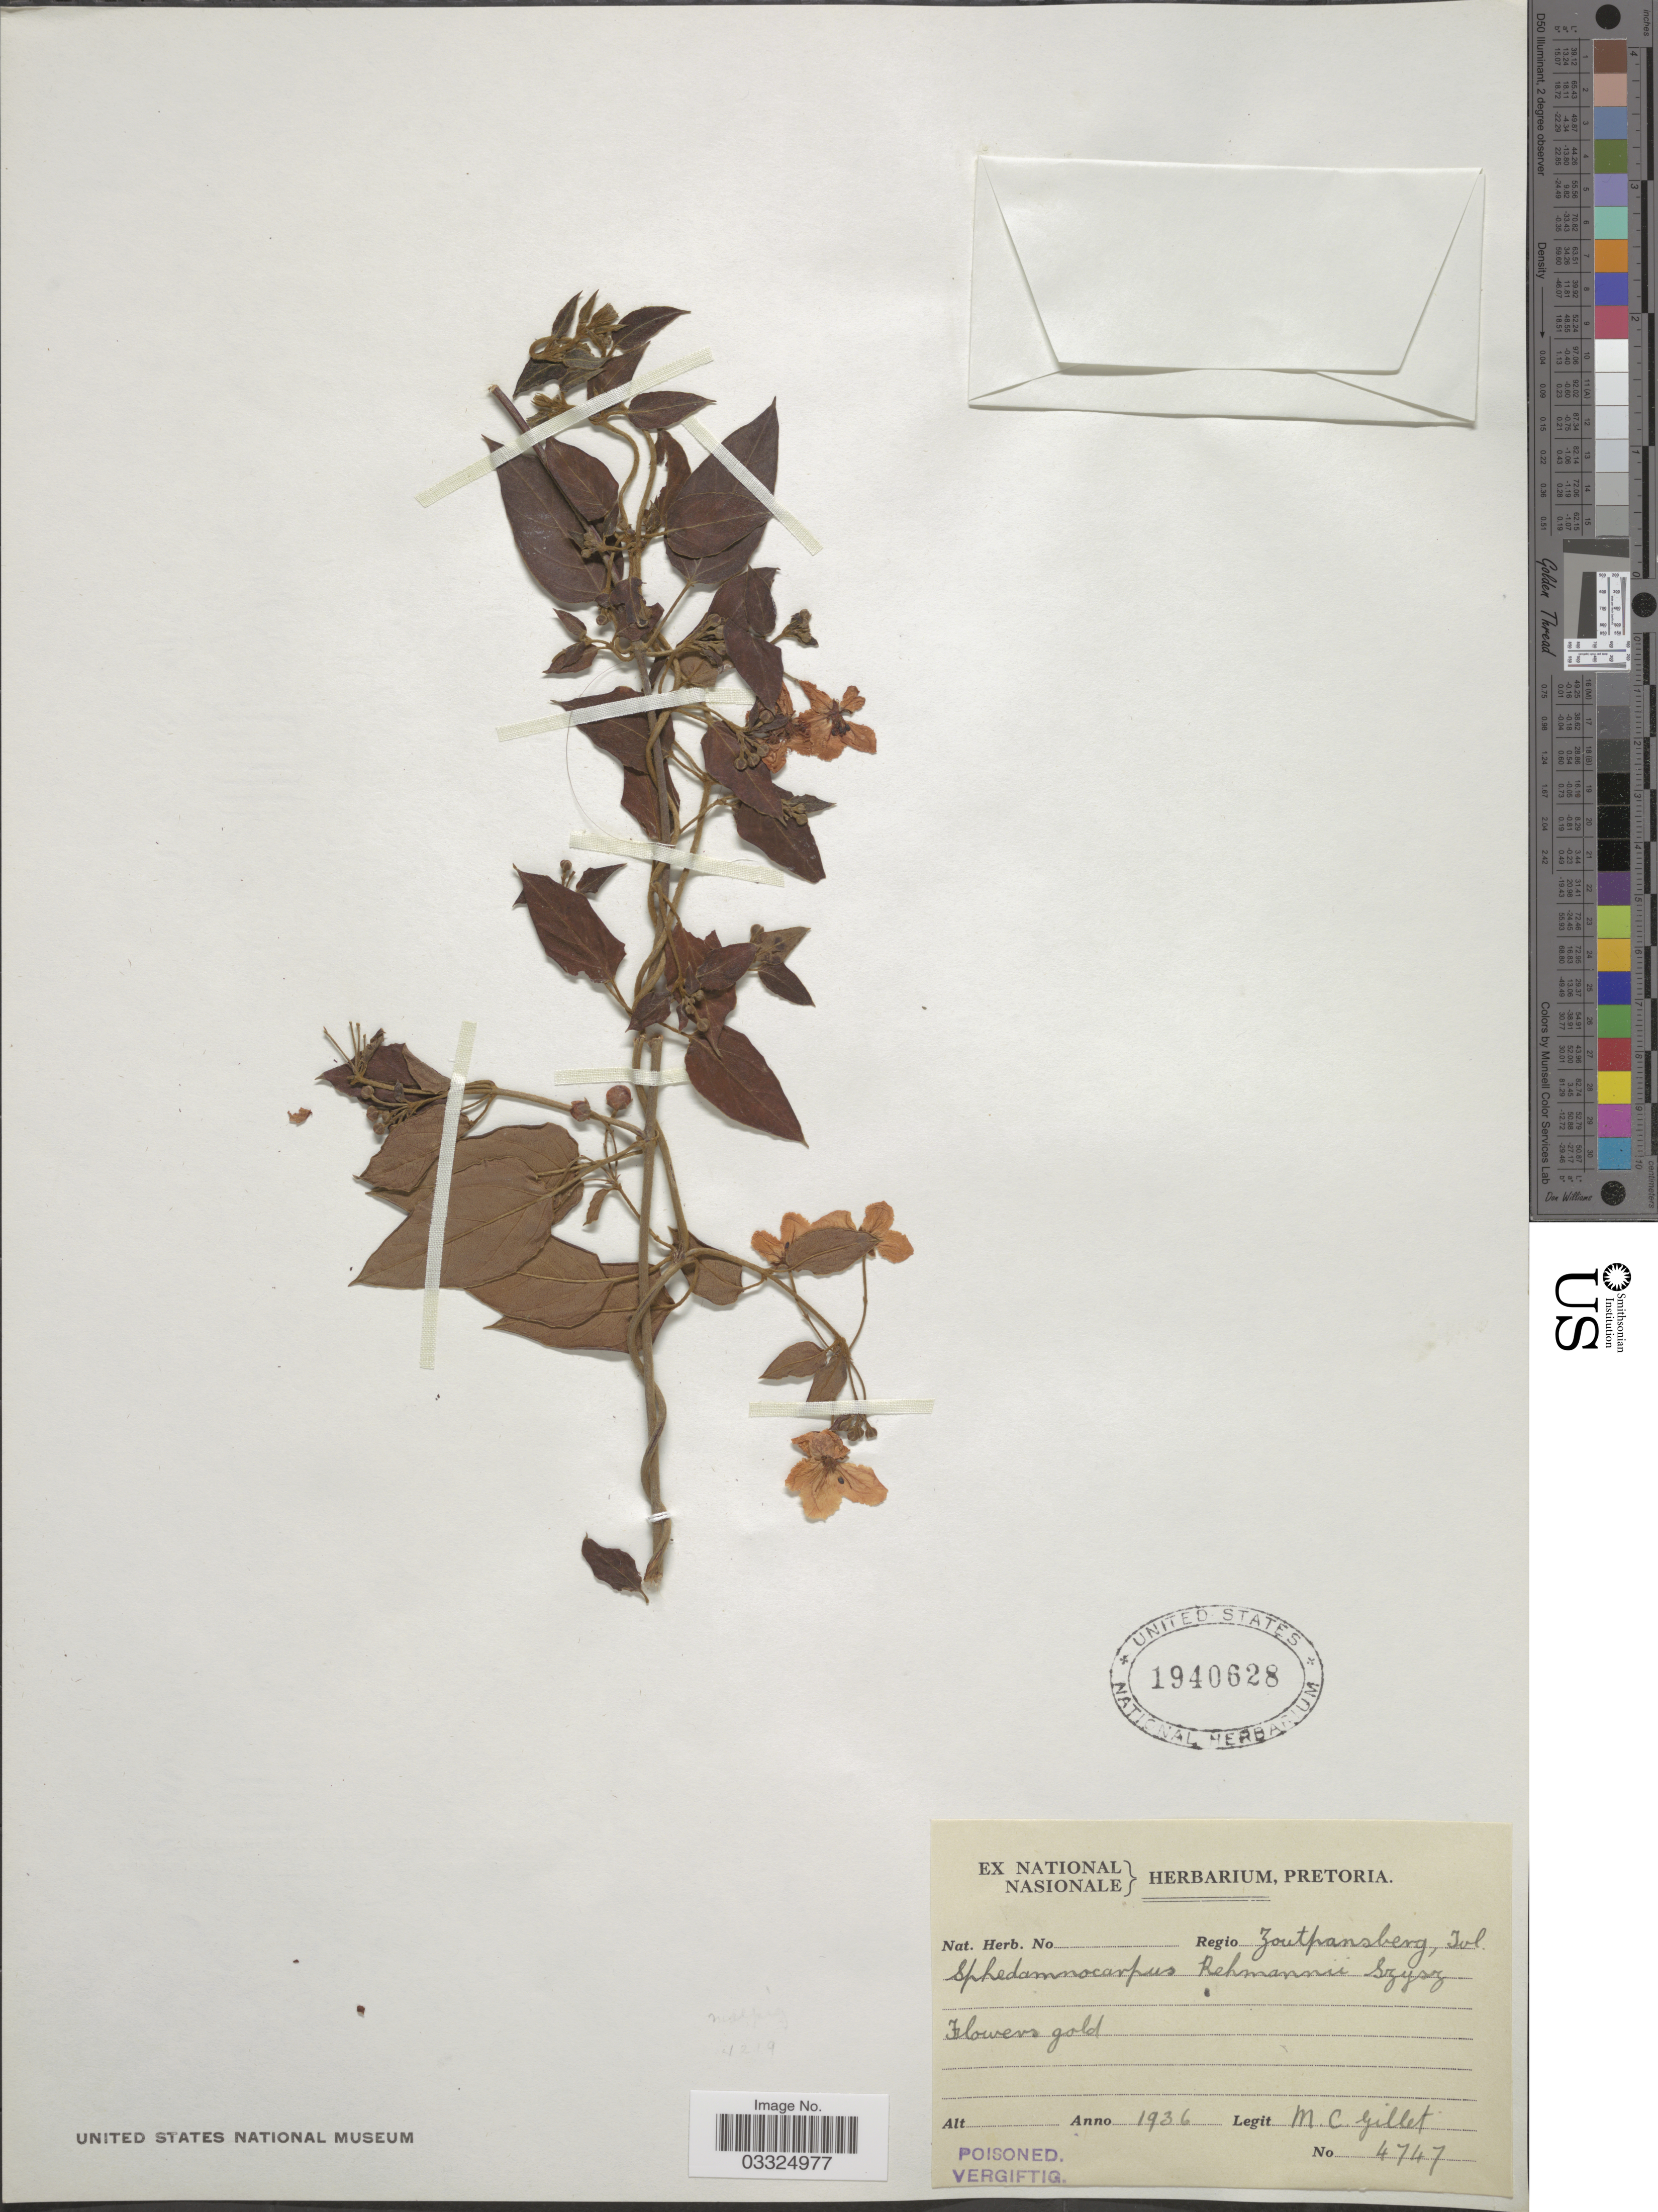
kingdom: Plantae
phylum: Tracheophyta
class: Magnoliopsida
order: Malpighiales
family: Malpighiaceae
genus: Sphedamnocarpus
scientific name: Sphedamnocarpus rehmannii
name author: Szyszyl.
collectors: M. Gillet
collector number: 4747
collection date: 1936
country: South Africa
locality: Regio Zoutpansberg, Tvl.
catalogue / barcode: US 1940628